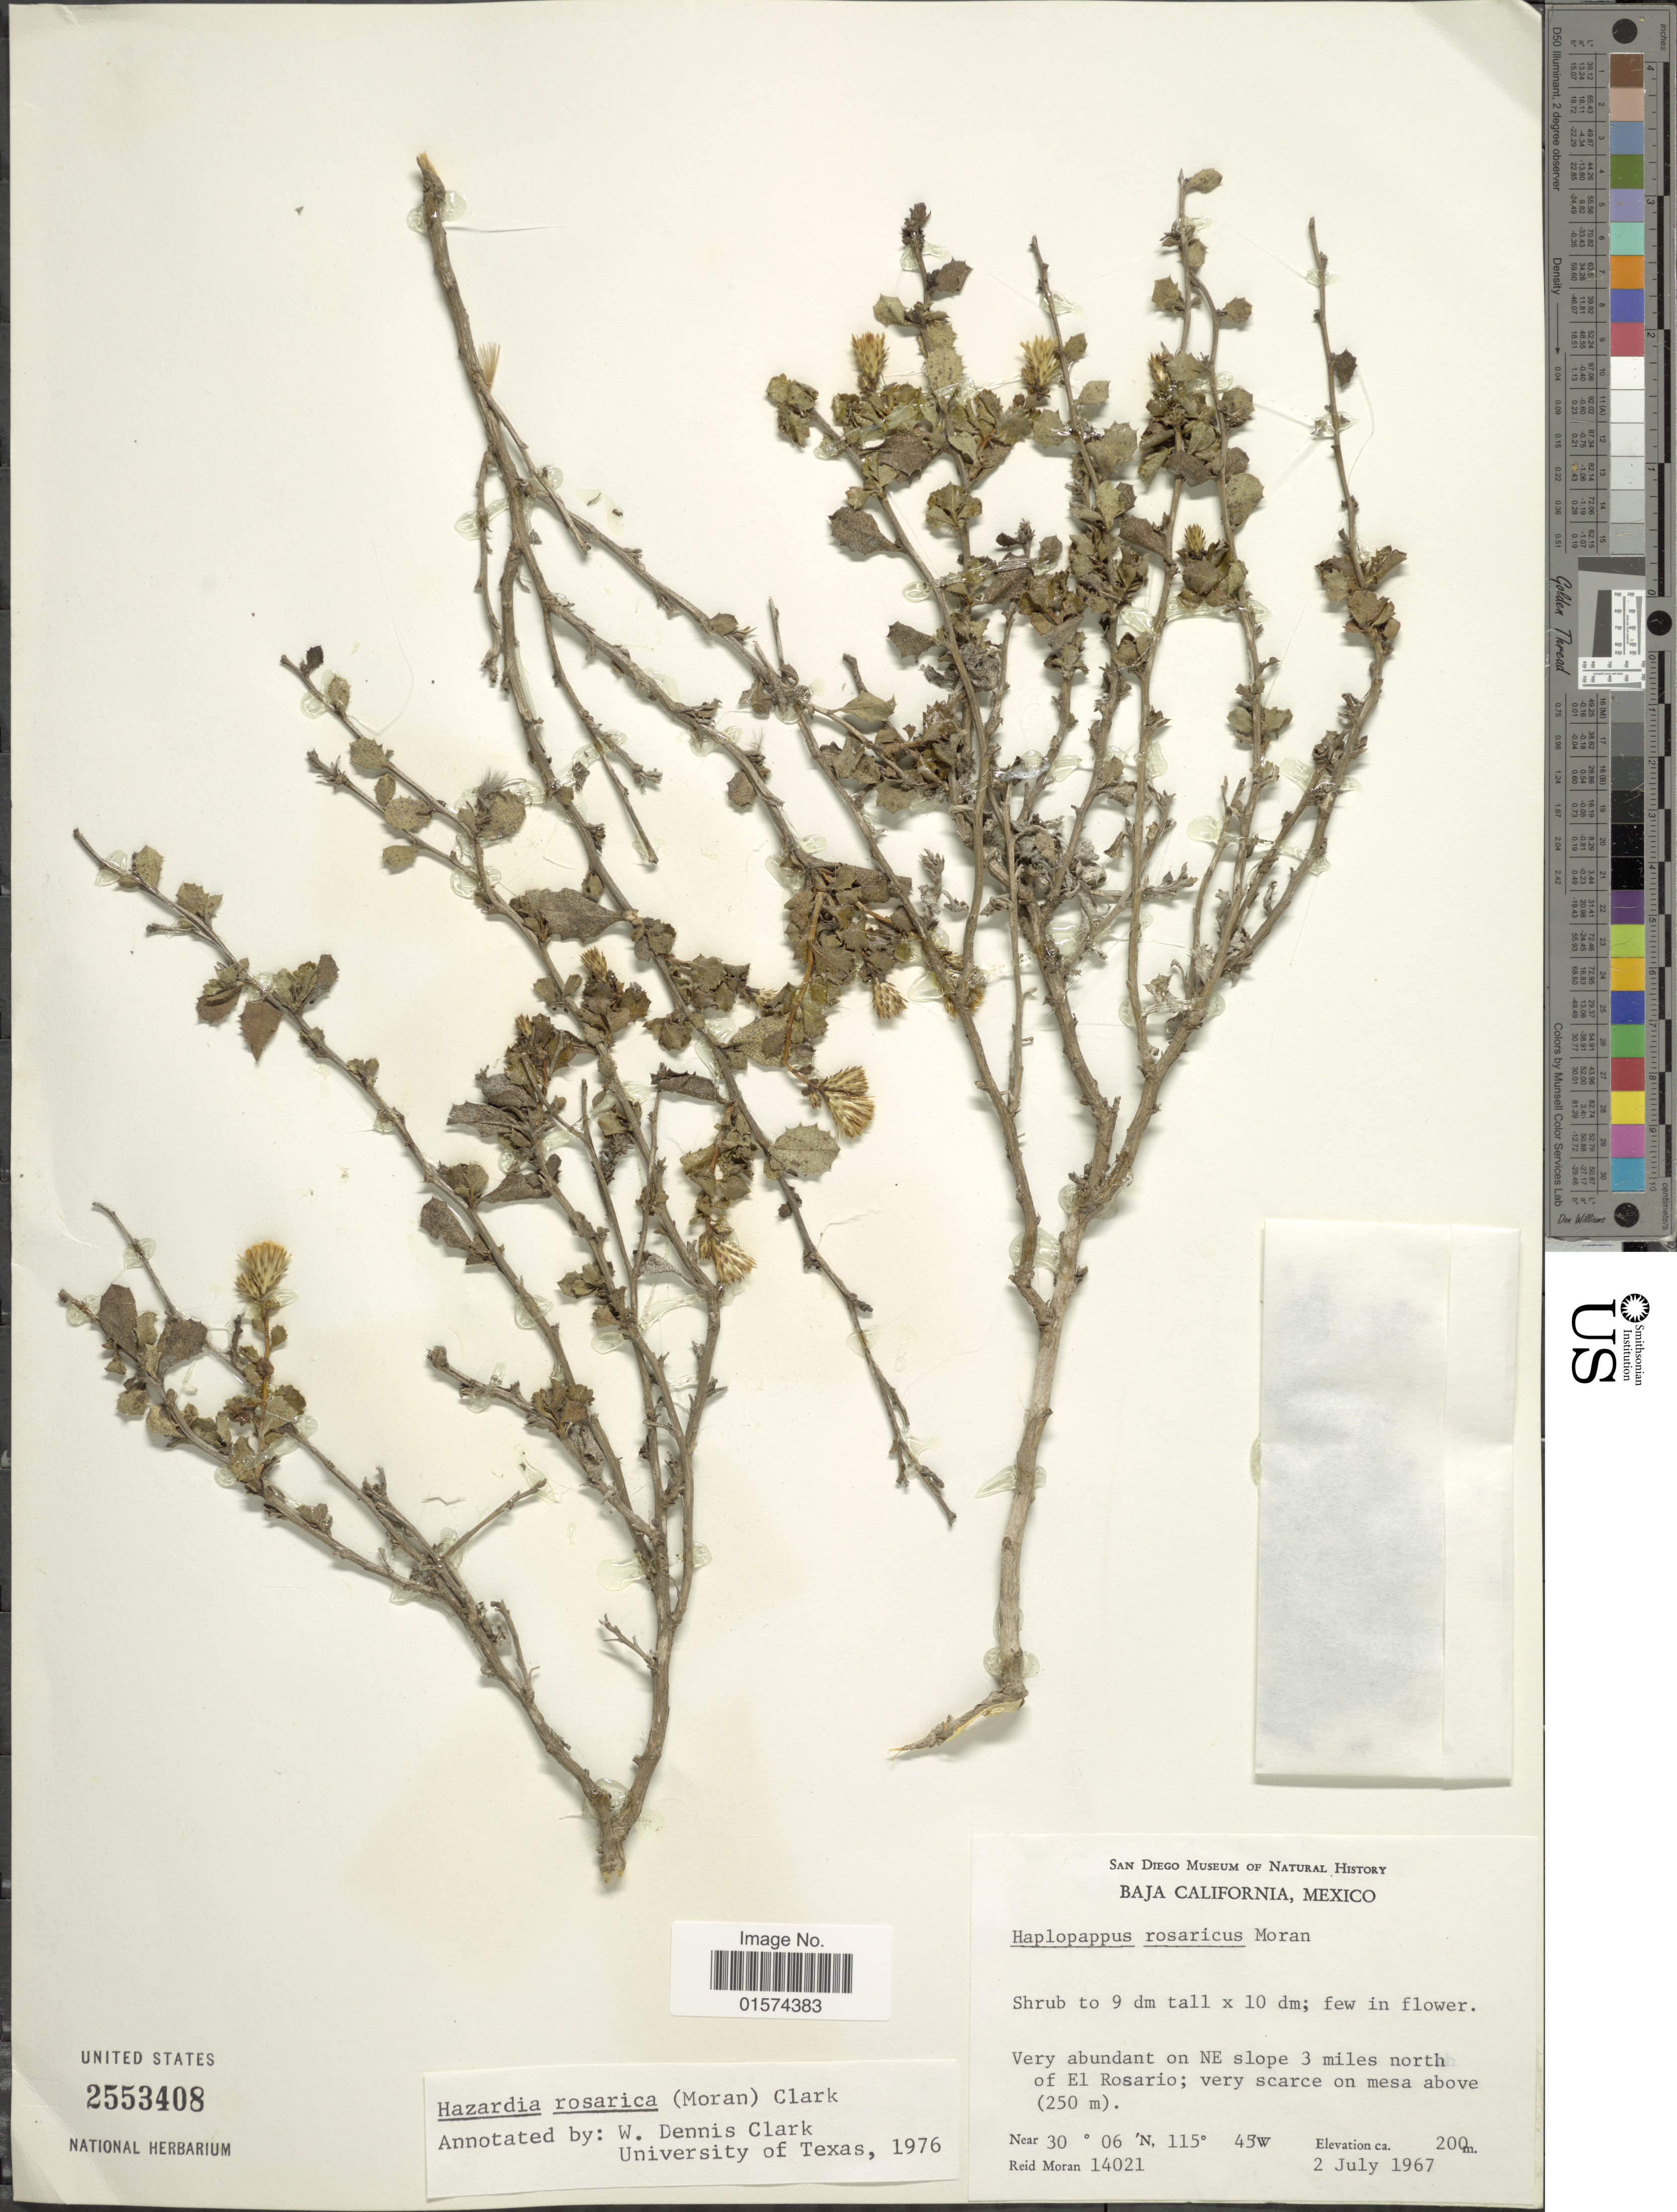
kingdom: Plantae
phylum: Tracheophyta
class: Magnoliopsida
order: Asterales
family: Asteraceae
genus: Hazardia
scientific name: Hazardia rosarica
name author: W.D. Clark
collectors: R. V. Moran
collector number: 14021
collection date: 1967-07-02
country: Mexico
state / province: Baja California Sur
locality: Very abundant on NE slope 3 miles north of El Rosario; very scarce on mesa above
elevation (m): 200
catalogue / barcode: US 2553408